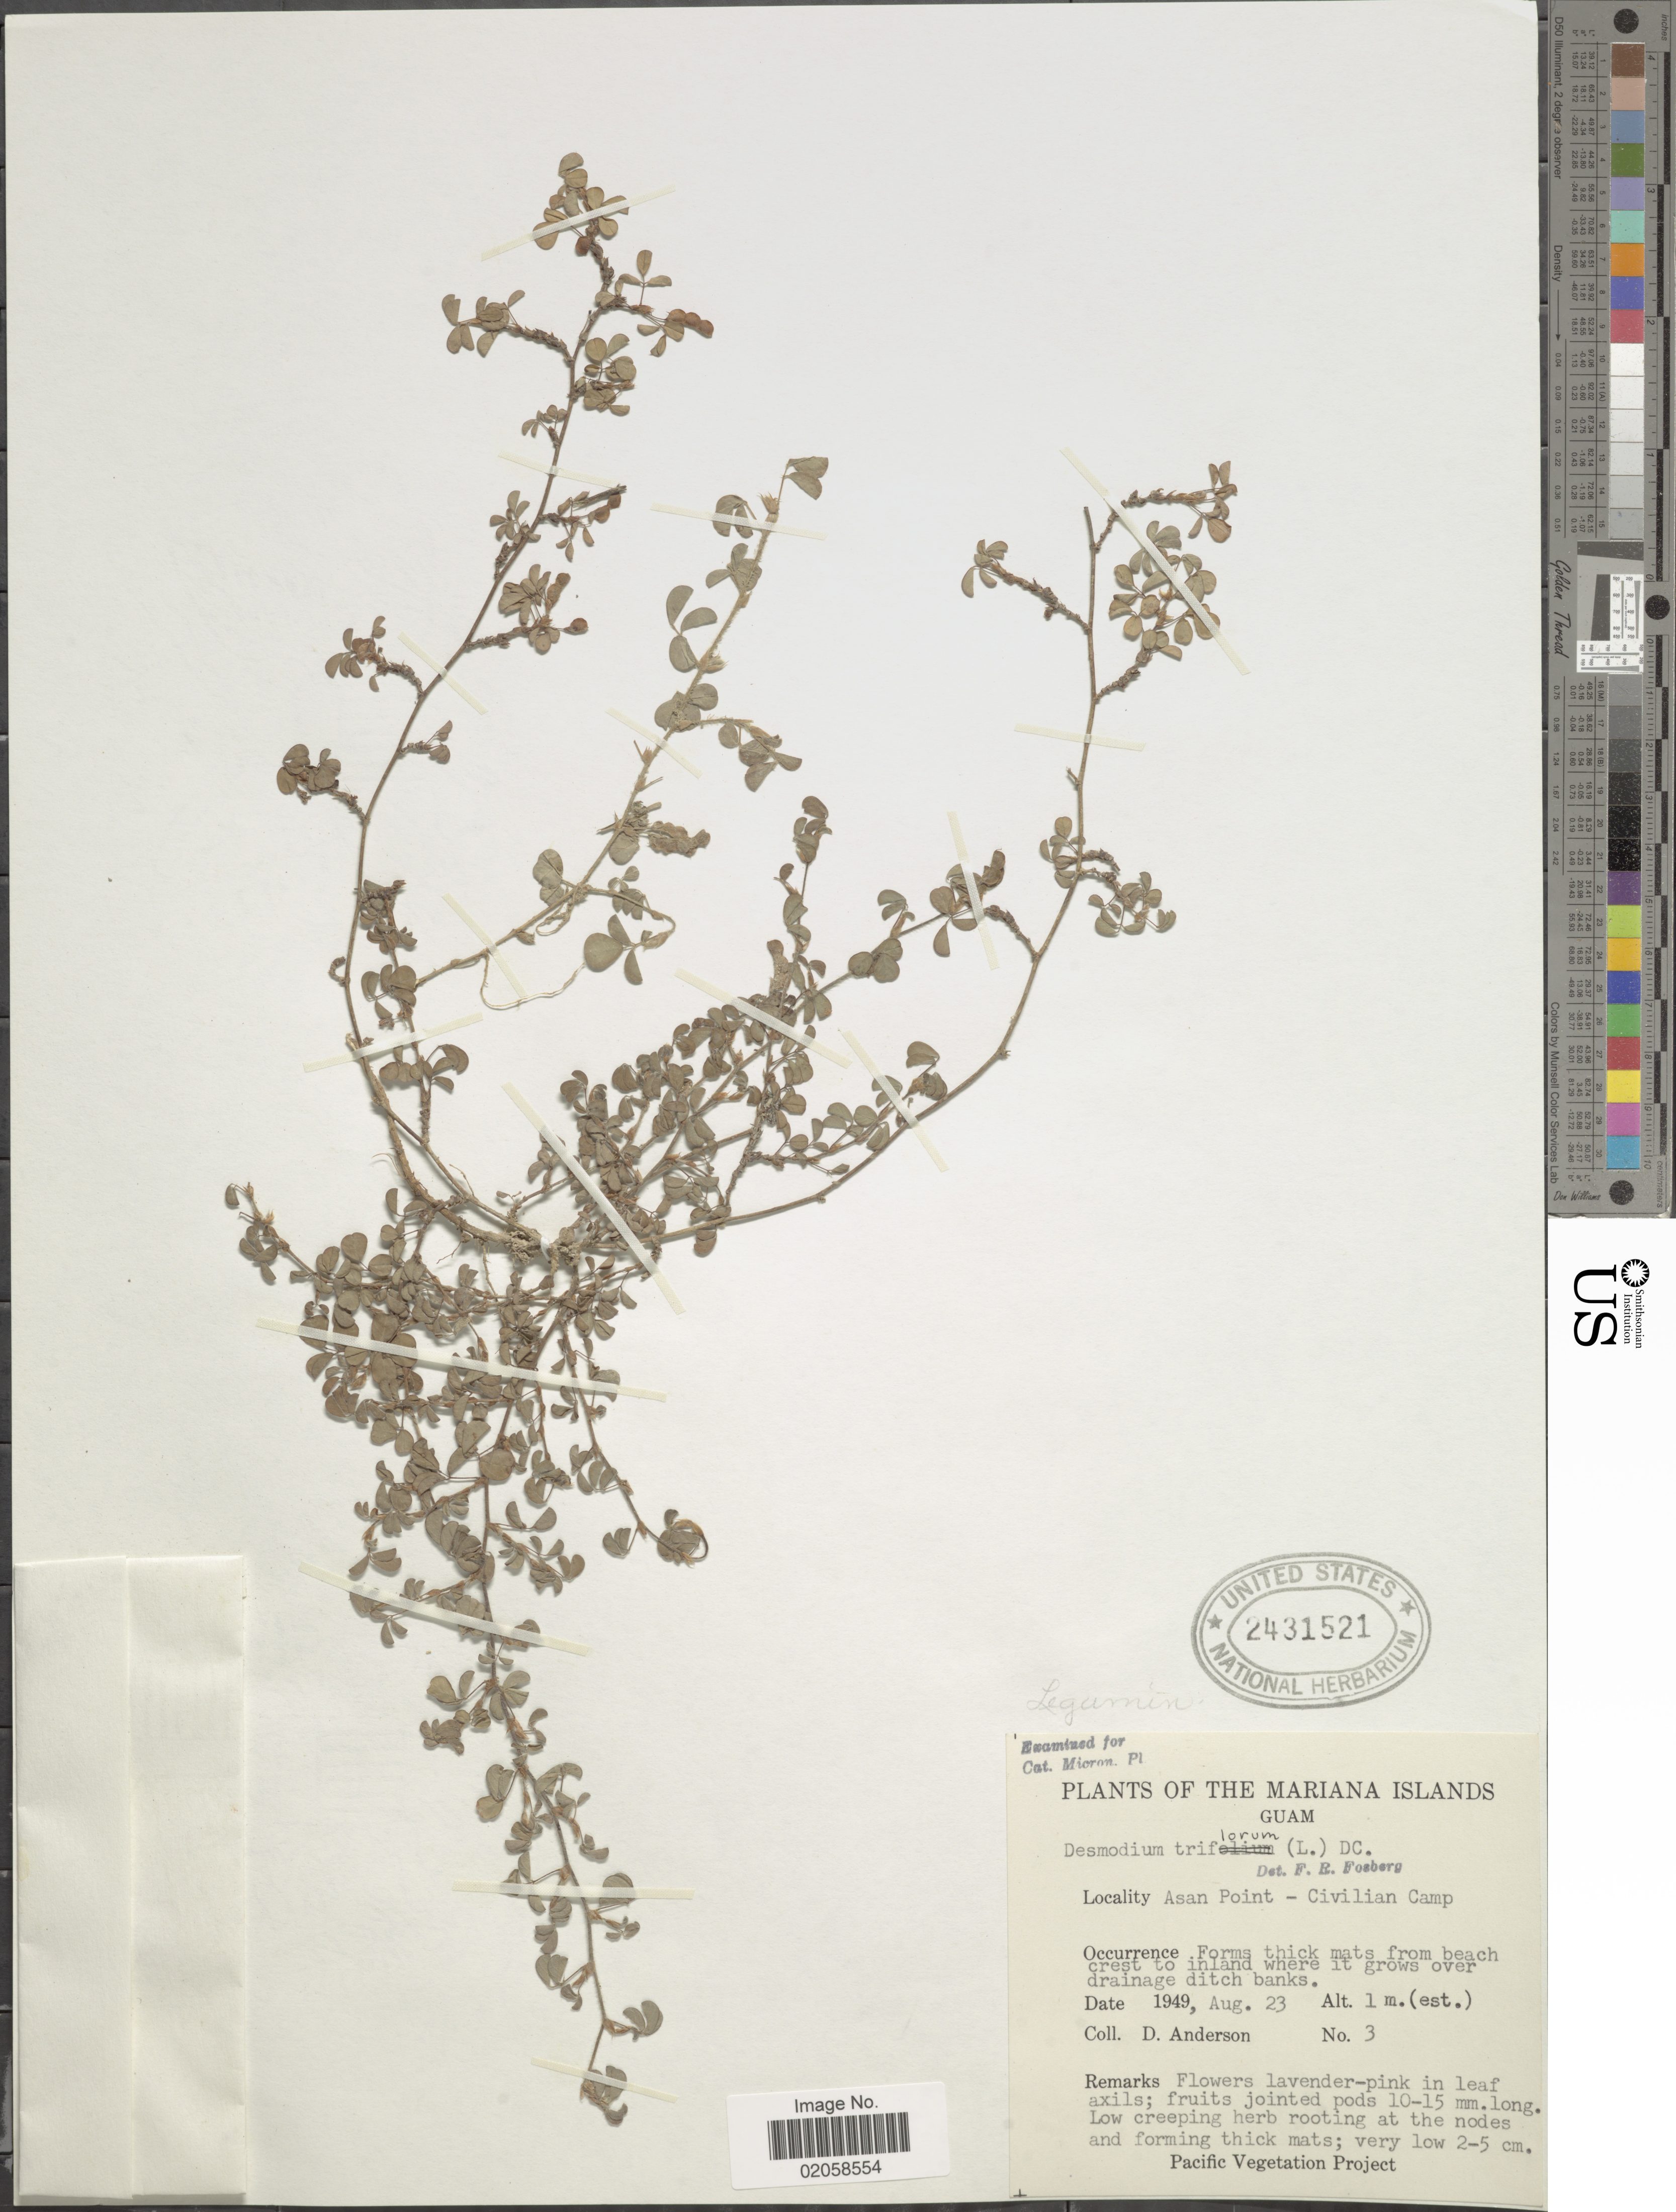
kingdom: Plantae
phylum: Tracheophyta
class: Magnoliopsida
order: Fabales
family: Fabaceae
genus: Grona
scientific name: Grona triflora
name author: (L.) H. Ohashi & K. Ohashi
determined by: Strong, Mark T., (BOT), Smithsonian Institution - National Museum of Natural History (UNITED STATES)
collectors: D. Anderson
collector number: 3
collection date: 1949-08-23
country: Guam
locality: The Mariana Islands, Guam, Asan Point-Civilian Camp, grows over drainage ditch banks.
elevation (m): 1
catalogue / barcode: US 2431521